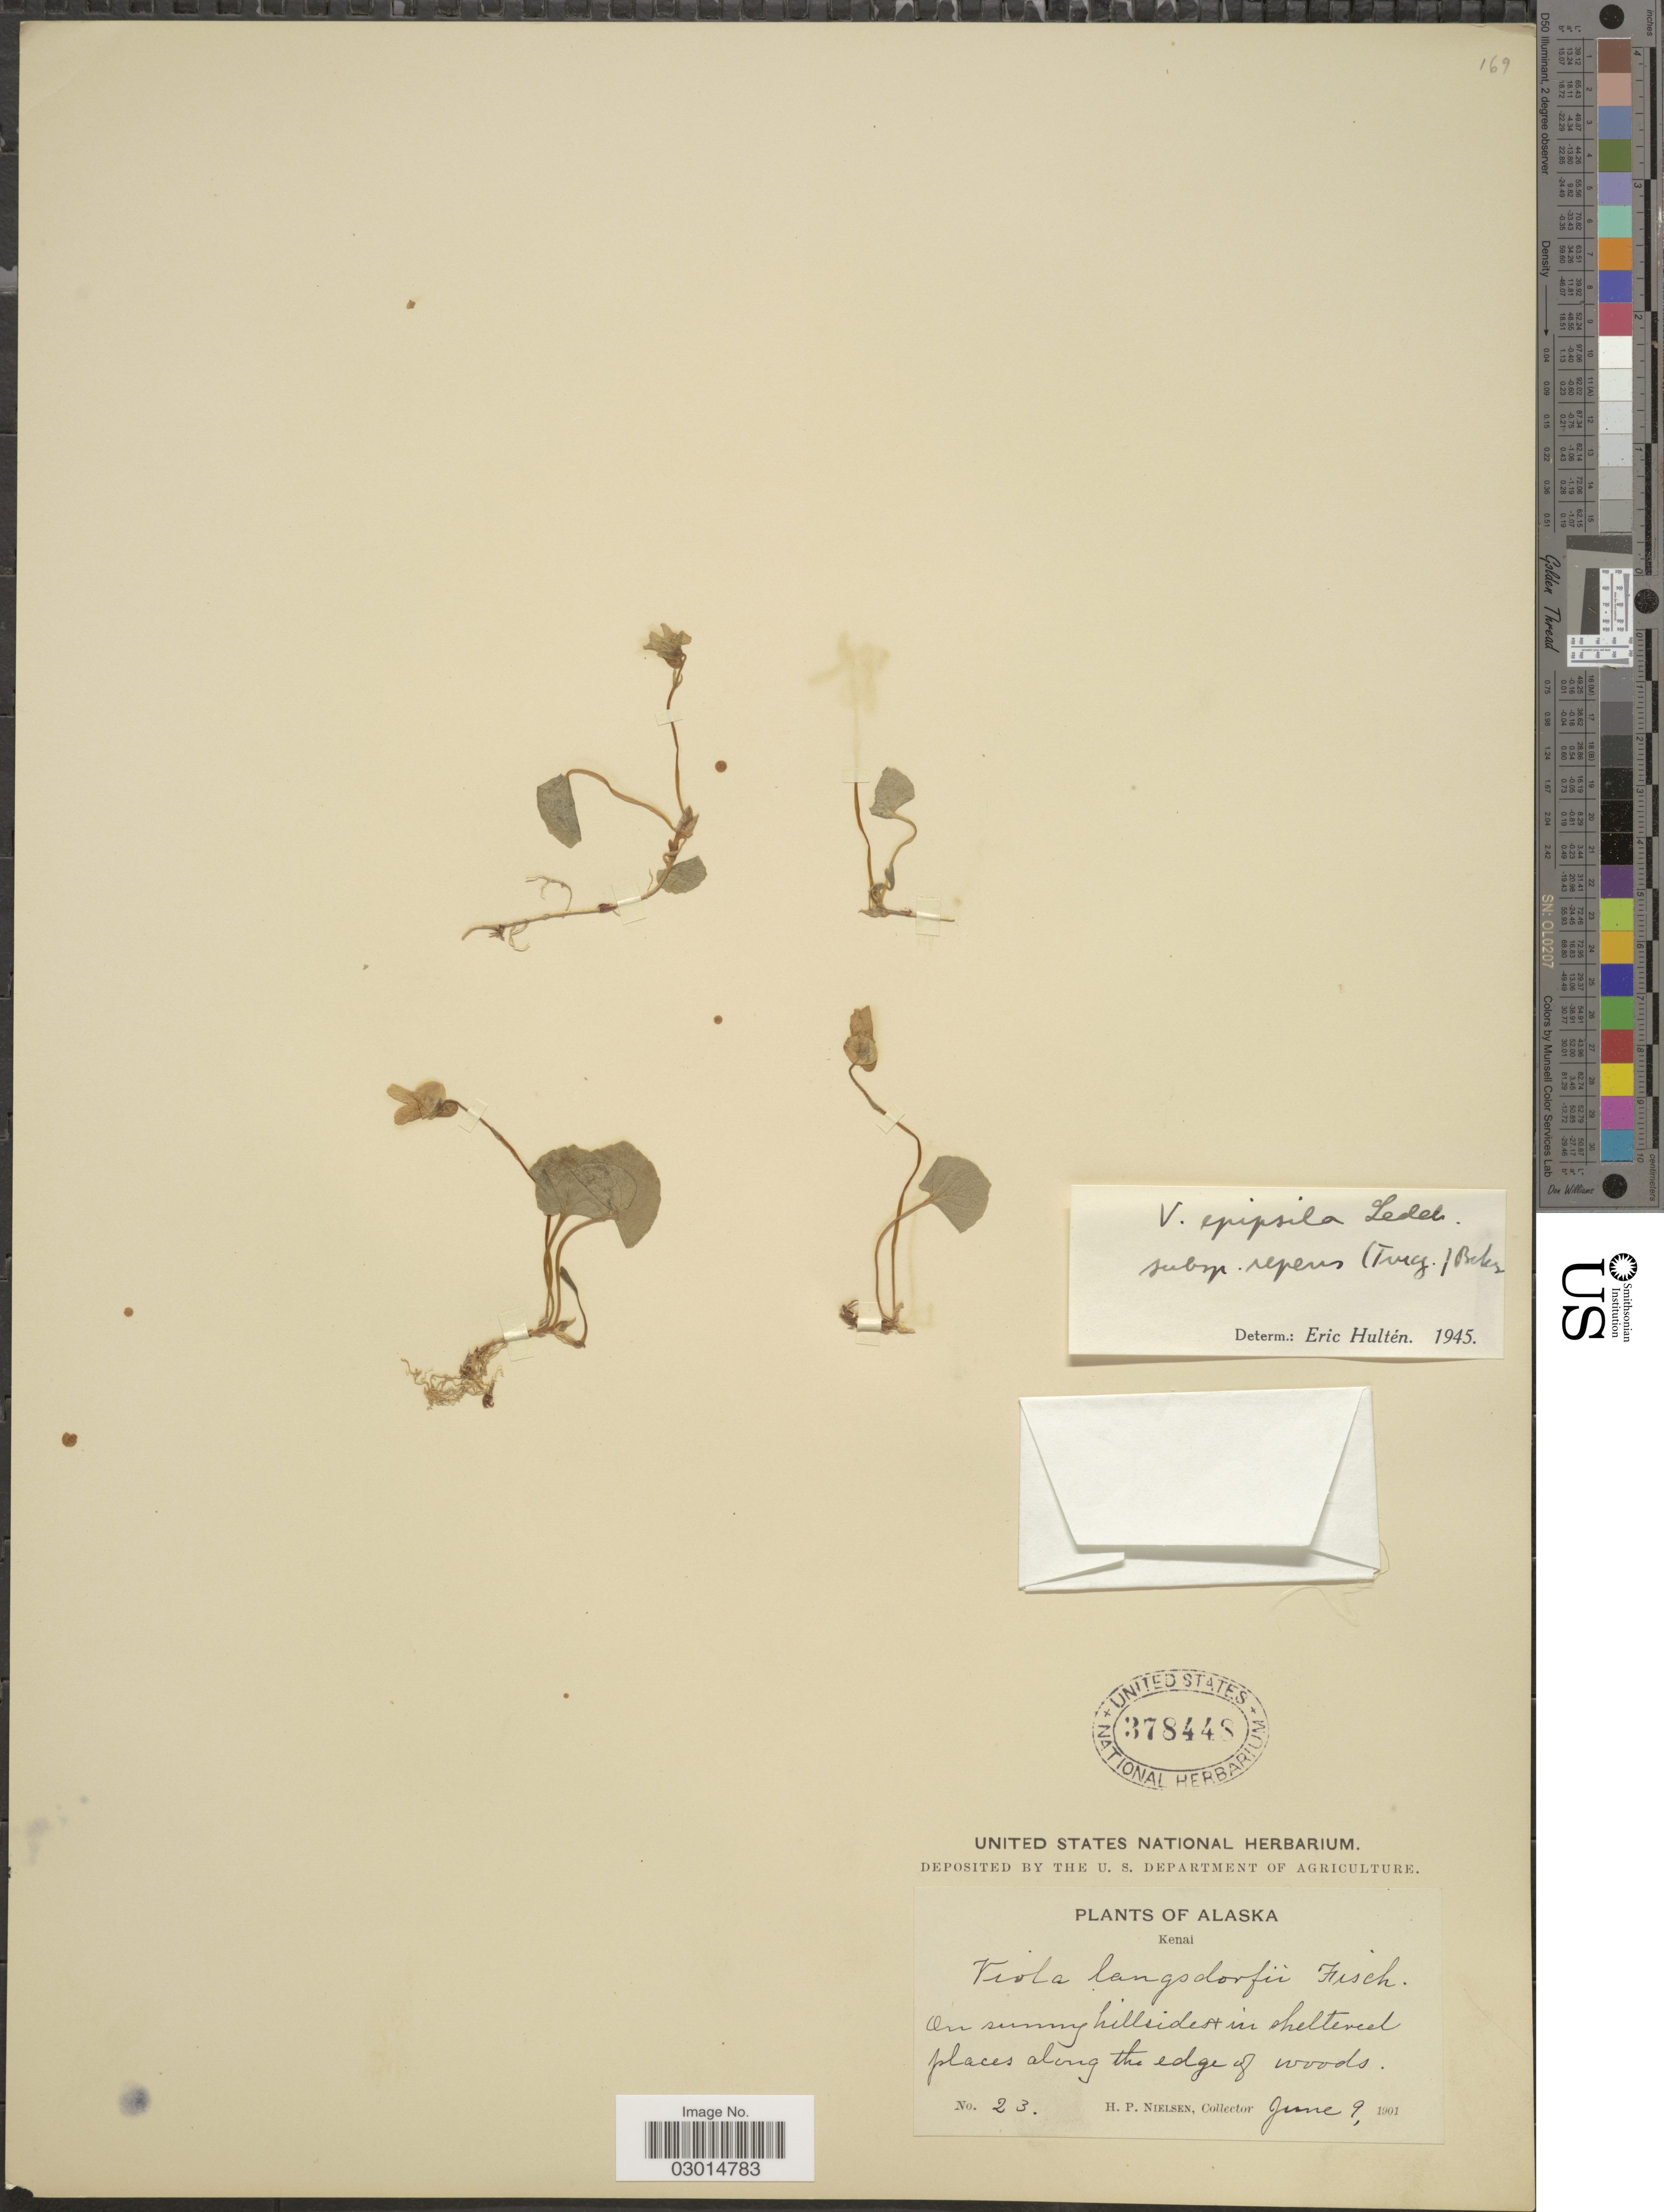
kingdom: Plantae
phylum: Tracheophyta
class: Magnoliopsida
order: Malpighiales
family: Violaceae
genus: Viola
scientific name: Viola epipsila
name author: Ledeb.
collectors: H. P. Nielsen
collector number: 23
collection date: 1901-06-09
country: United States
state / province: Alaska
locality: Kenai. On sunny hillsides + in sheltered places along the edge of woods.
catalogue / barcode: US 378448